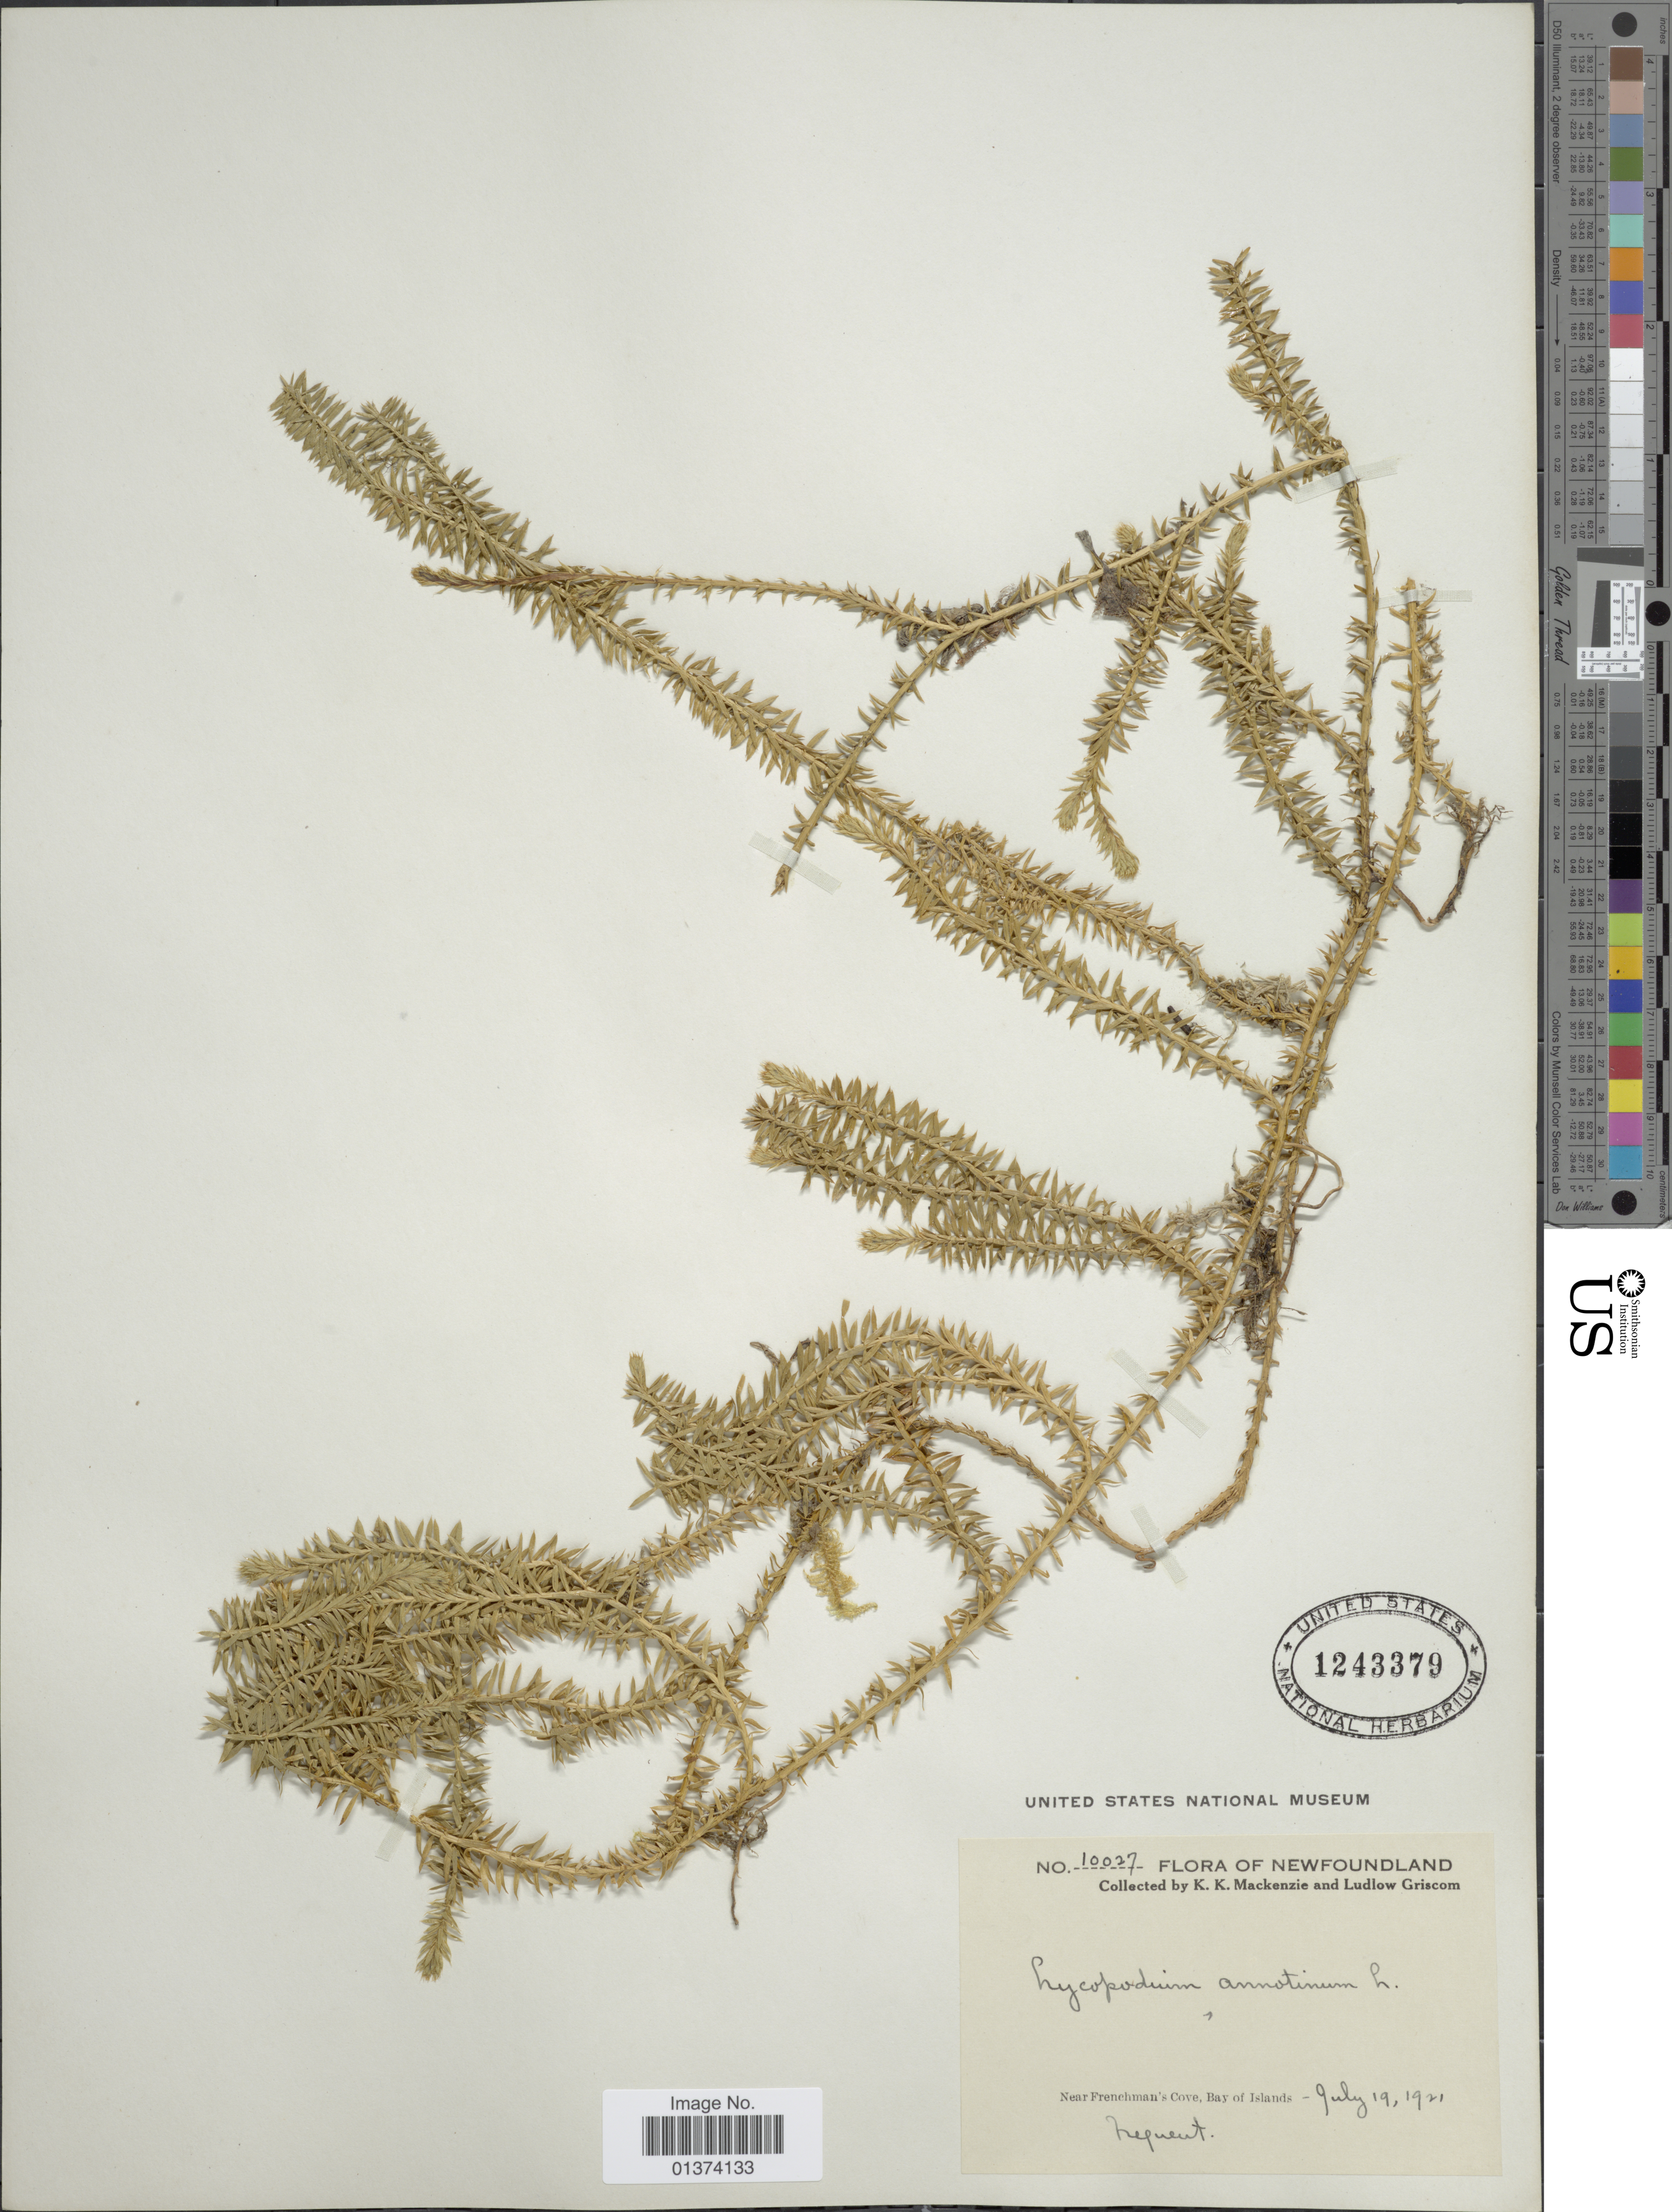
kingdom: Plantae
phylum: Tracheophyta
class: Lycopodiopsida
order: Lycopodiales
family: Lycopodiaceae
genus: Spinulum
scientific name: Spinulum annotinum subsp. annotinum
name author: (L.) A. Haines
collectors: K. K. Mackenzie & L. Griscom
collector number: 10027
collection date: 1921-07-19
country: Canada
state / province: Newfoundland and Labrador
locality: Near Frenchman's Cove, Bay of Islands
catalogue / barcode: US 1243379